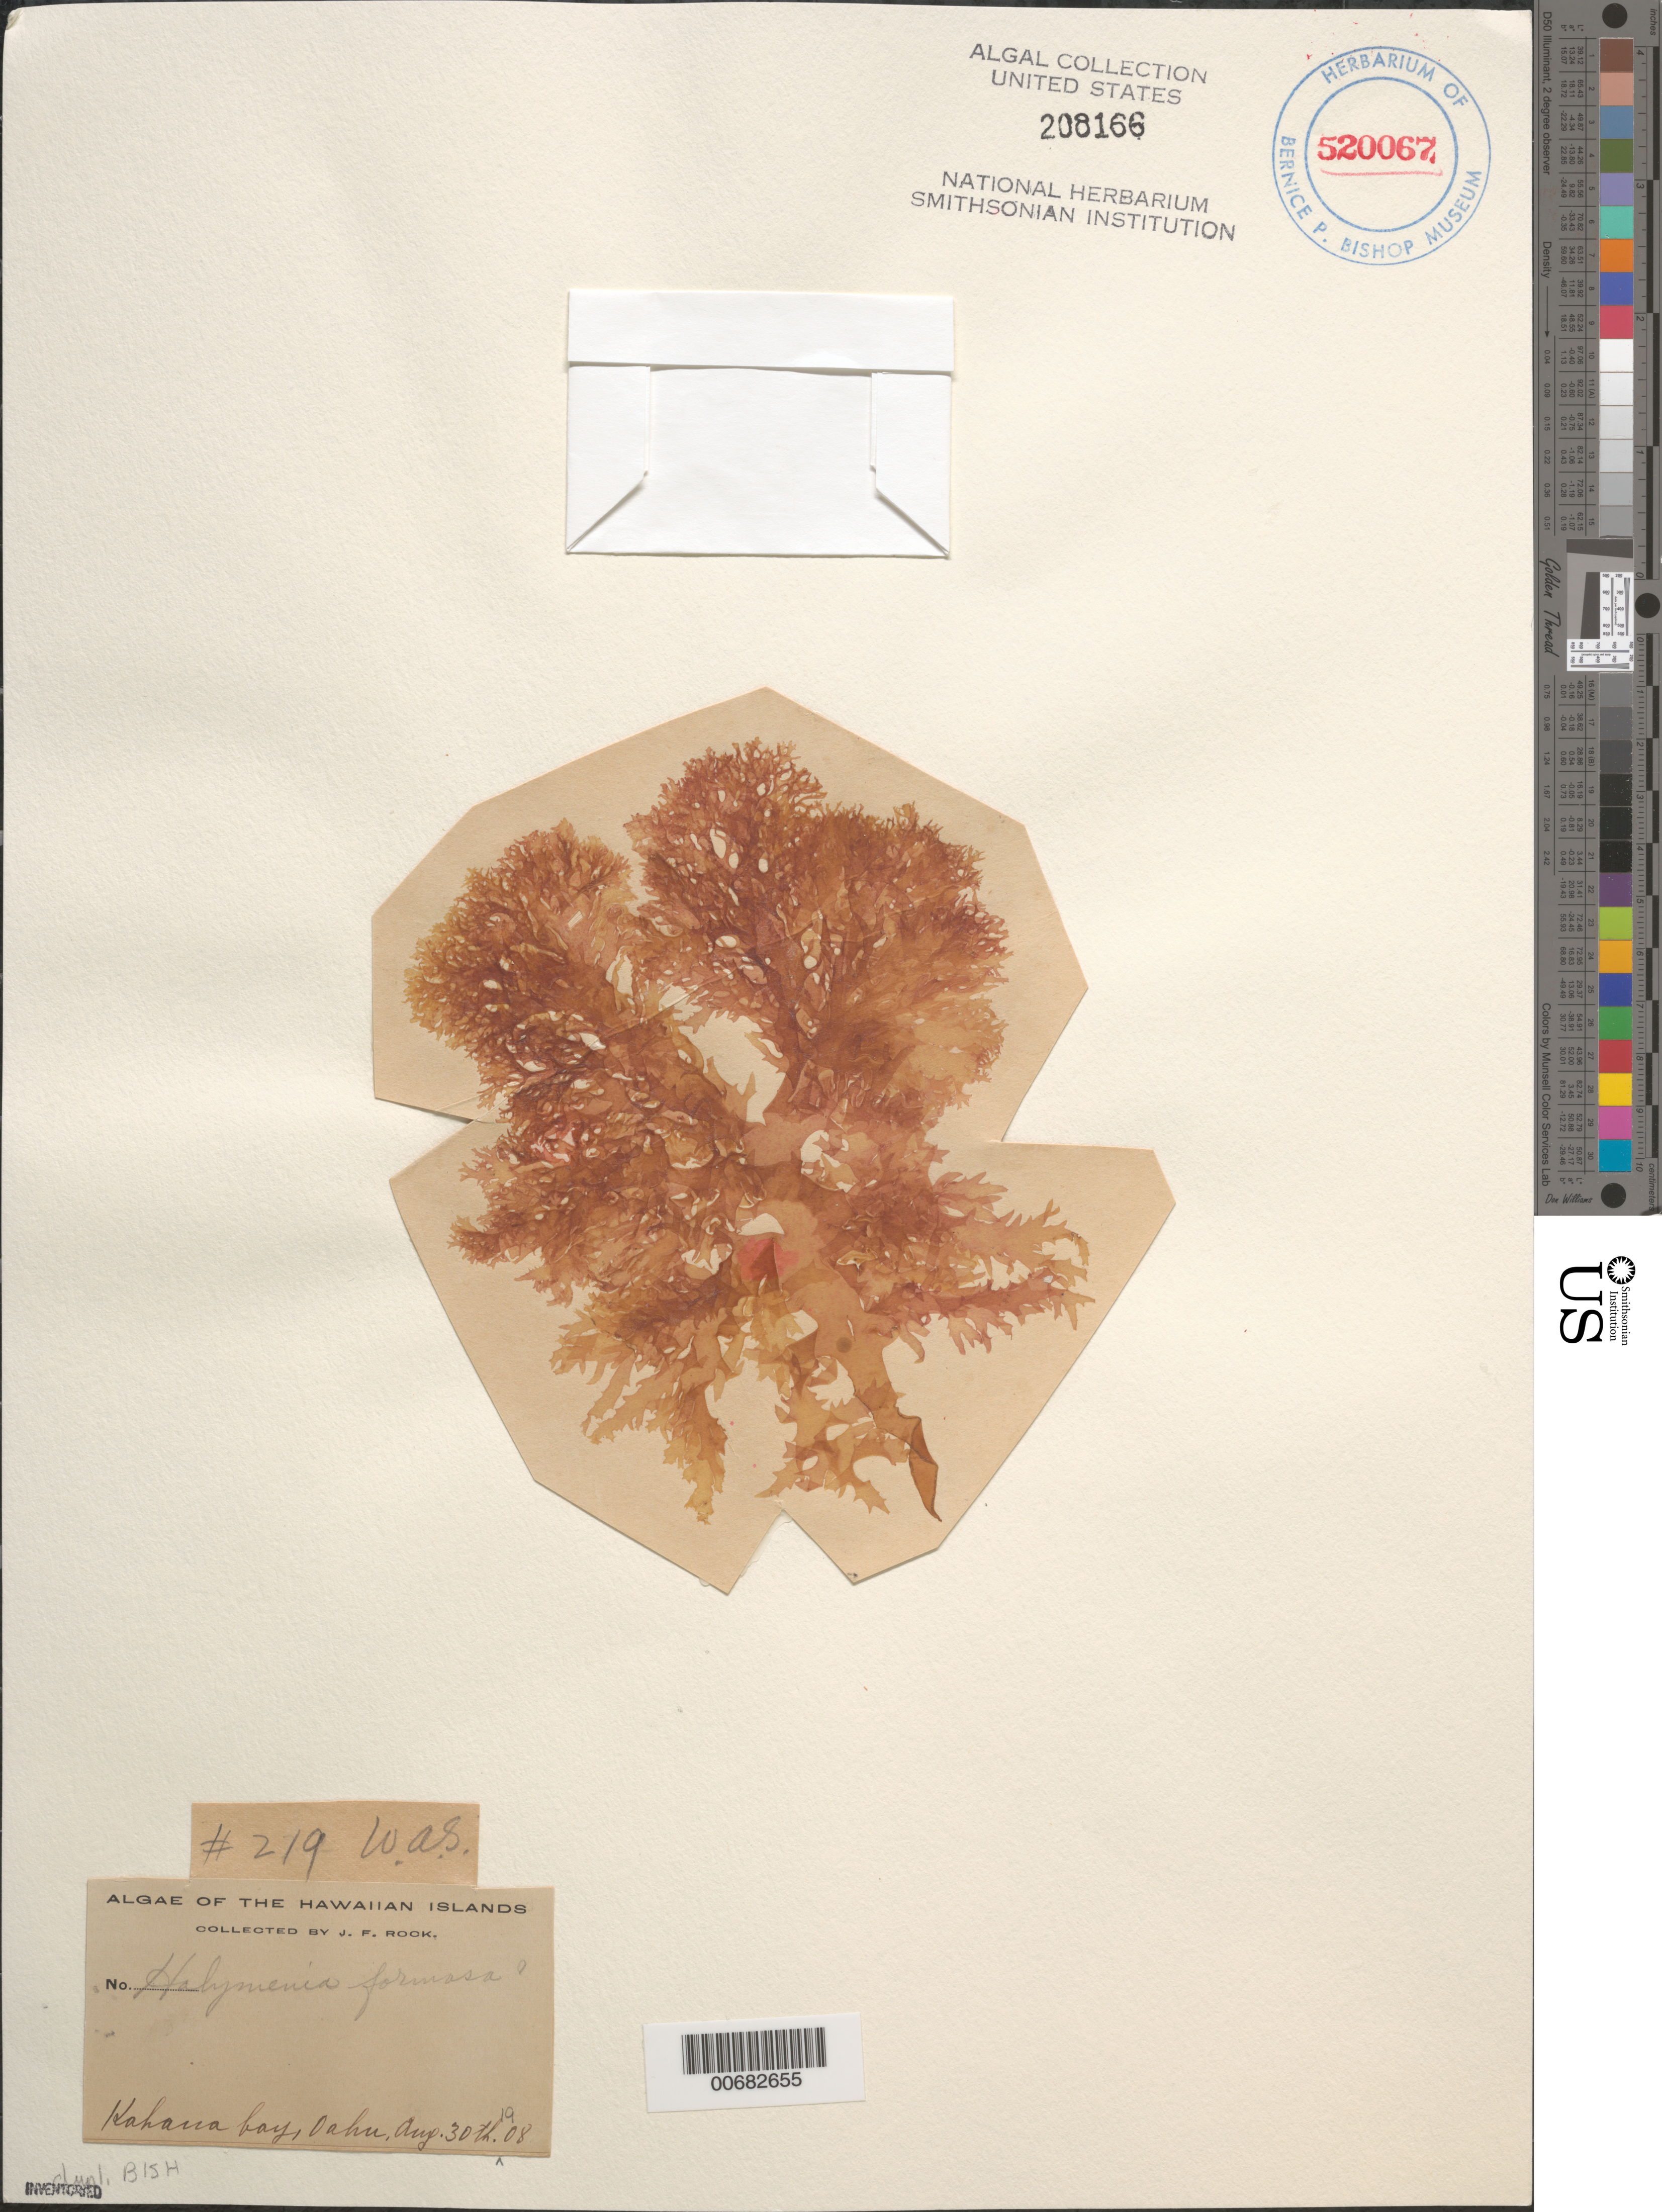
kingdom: Plantae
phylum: Rhodophyta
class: Florideophyceae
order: Halymeniales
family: Halymeniaceae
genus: Halymenia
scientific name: Halymenia formosa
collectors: J. F. Rock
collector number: Setchell 219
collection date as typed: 30 Aug 1908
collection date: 1908-08-30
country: United States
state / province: Hawaii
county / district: Honolulu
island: Oahu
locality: Kahana Bay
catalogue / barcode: US 208166